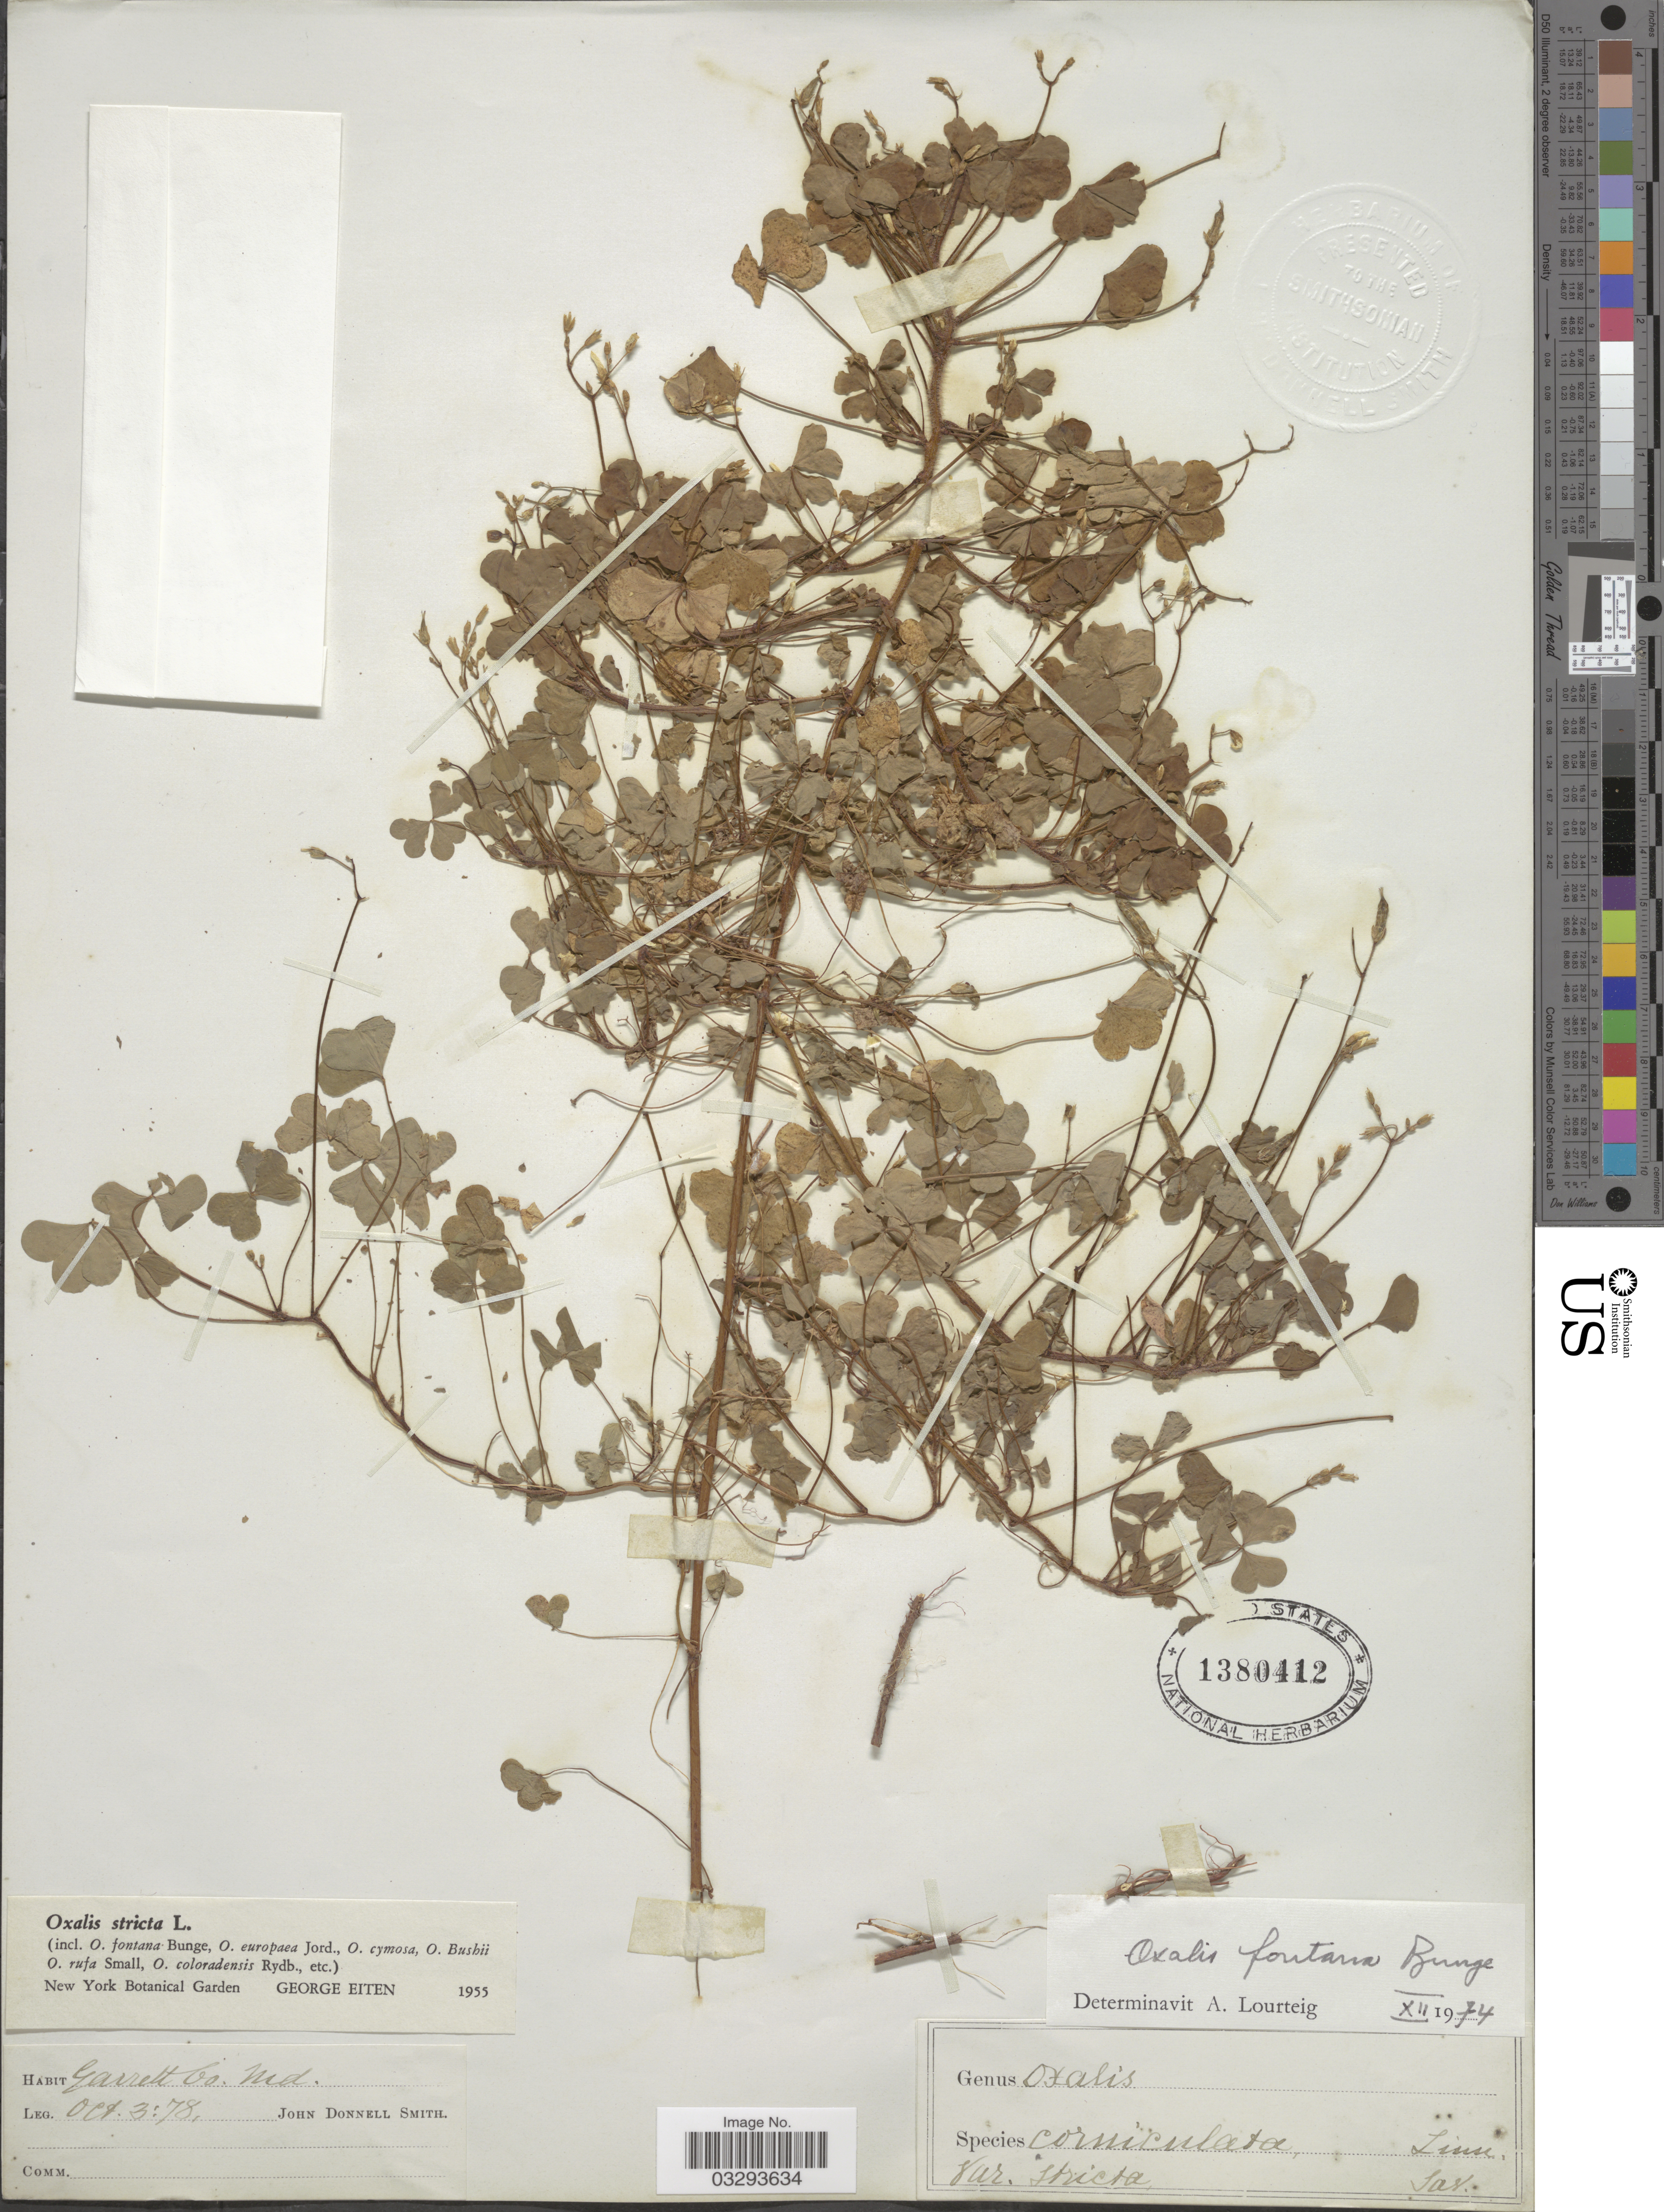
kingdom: Plantae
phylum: Tracheophyta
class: Magnoliopsida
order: Oxalidales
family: Oxalidaceae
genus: Oxalis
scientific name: Oxalis fontana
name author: Bunge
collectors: J. Donnell Smith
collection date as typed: Transcribed d/m/y: 3/10/78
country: United States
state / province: Maryland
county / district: Garrett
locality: Garrett Co.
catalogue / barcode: US 1380412